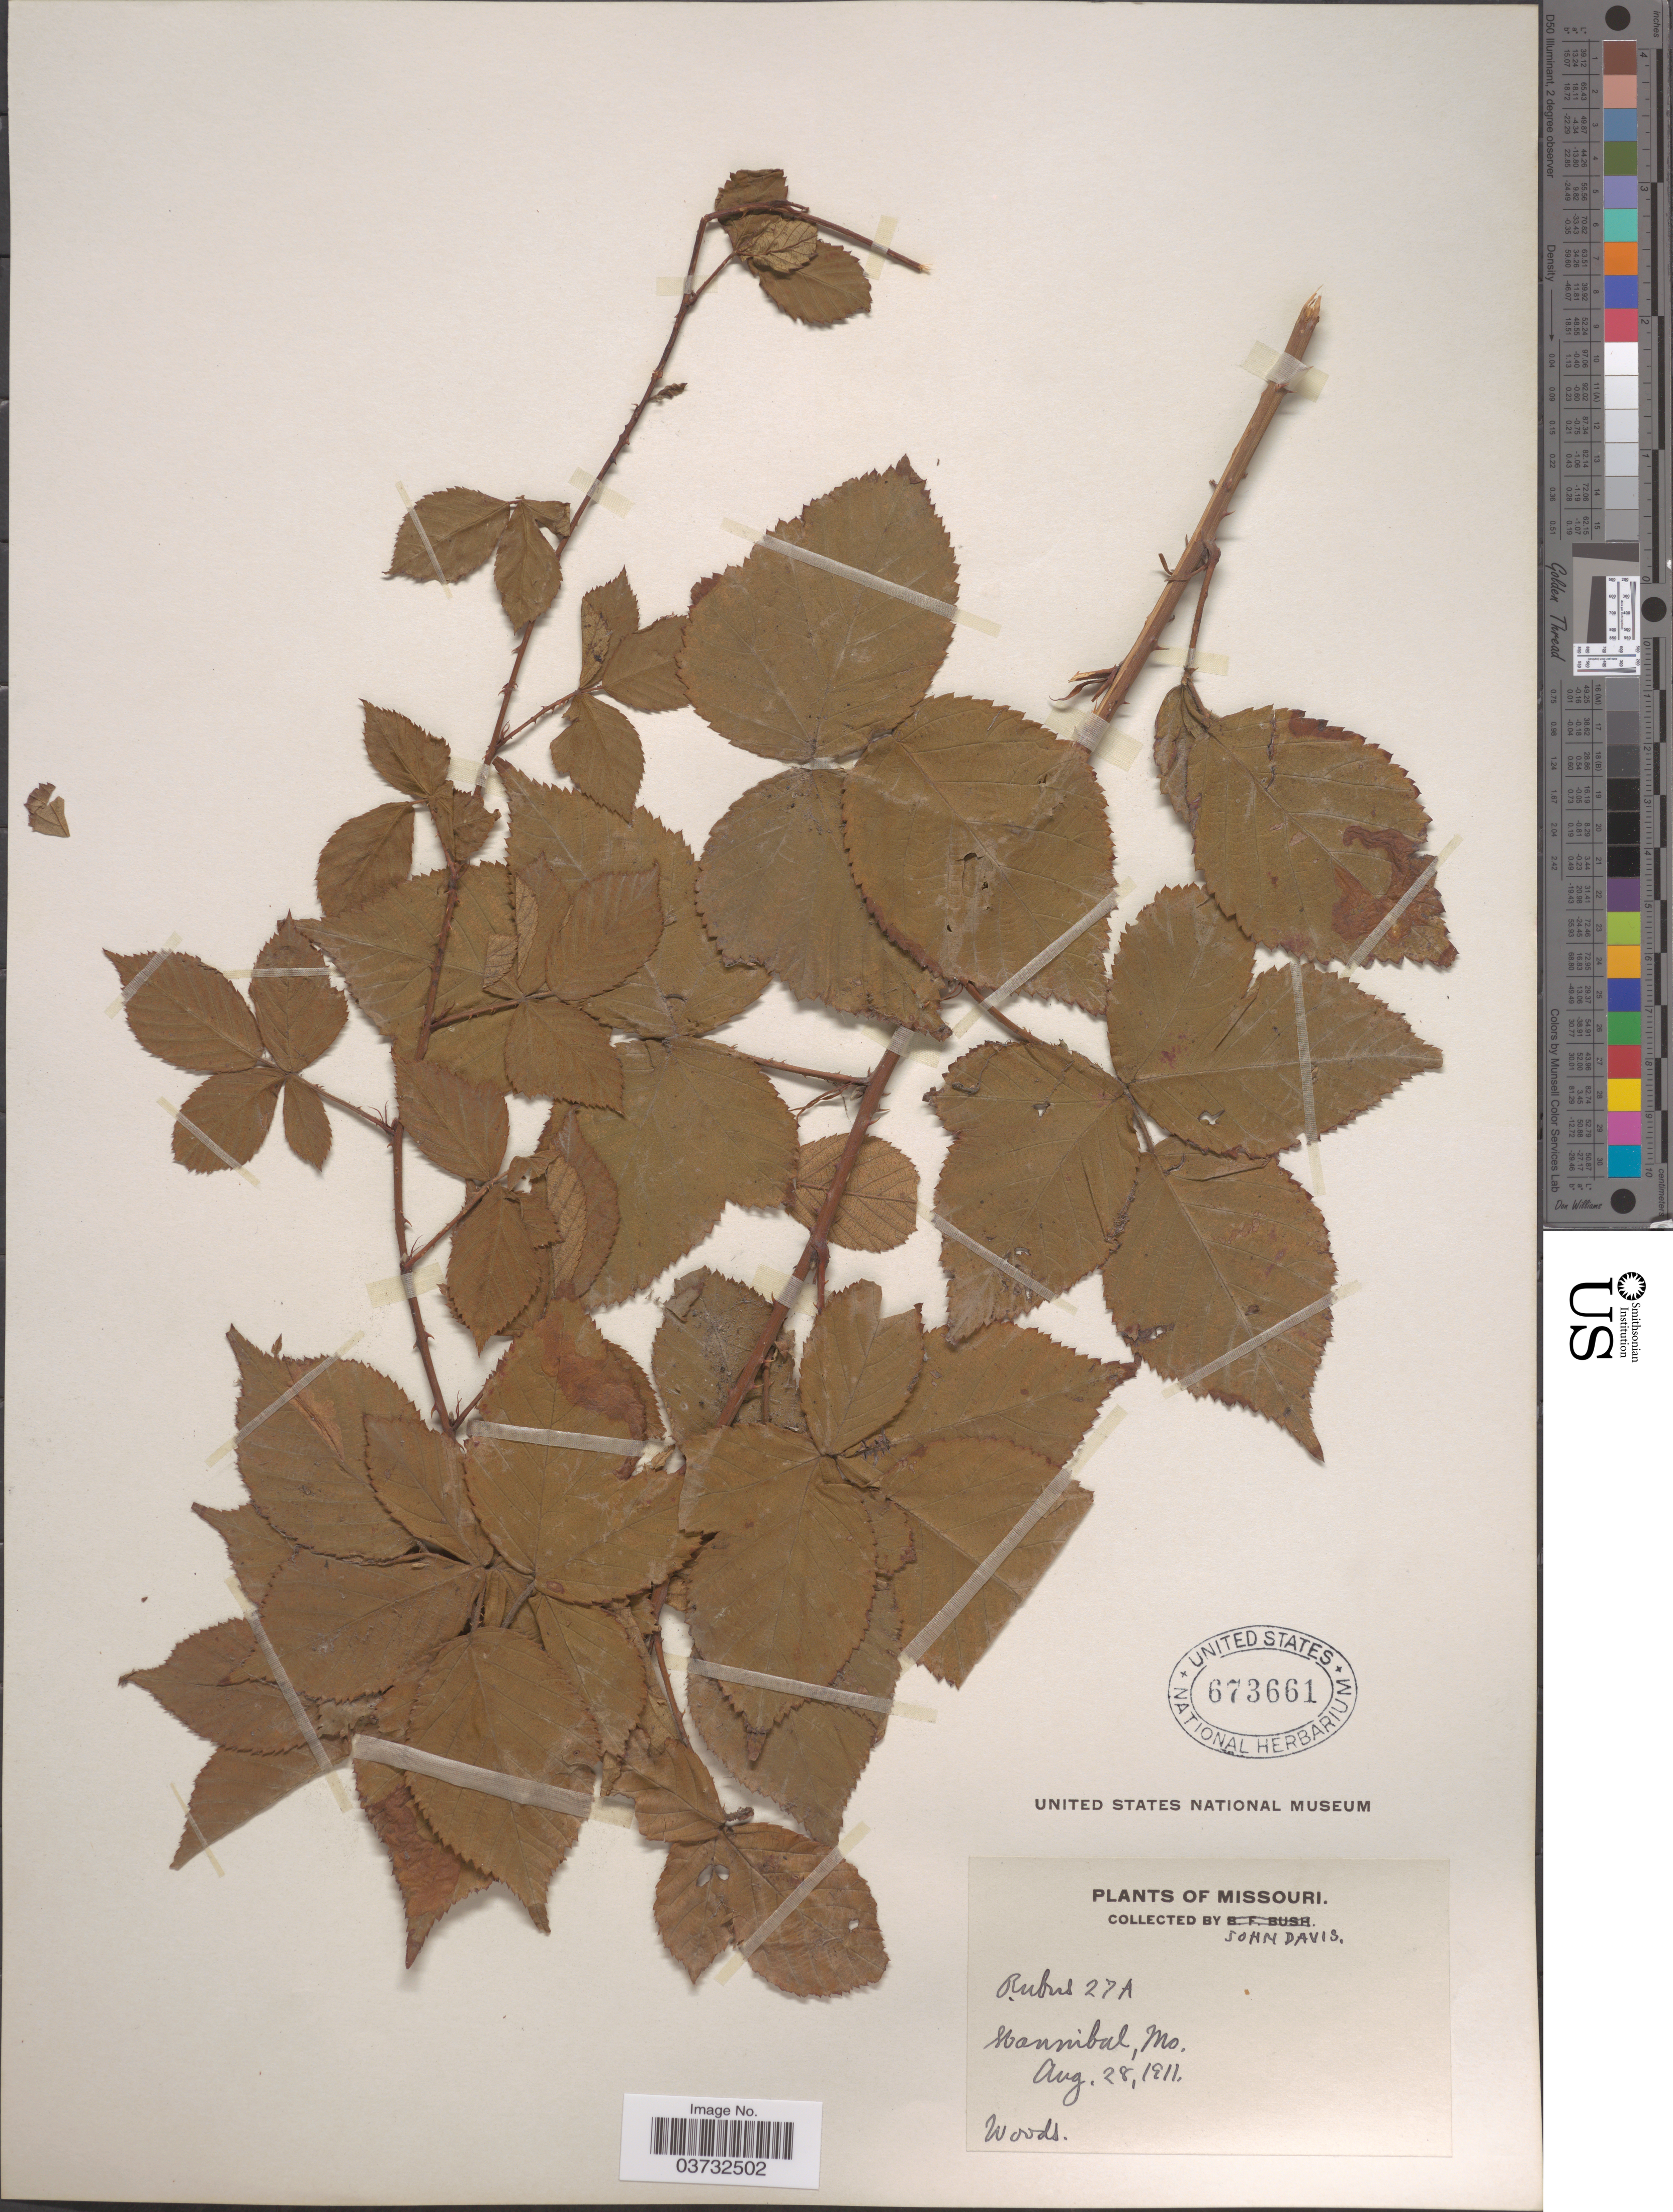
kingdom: Plantae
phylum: Tracheophyta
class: Magnoliopsida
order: Rosales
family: Rosaceae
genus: Rubus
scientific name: Rubus sp.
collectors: J. Davis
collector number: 27A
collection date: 1911-08-28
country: United States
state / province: Missouri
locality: Hannibal.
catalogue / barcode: US 673661